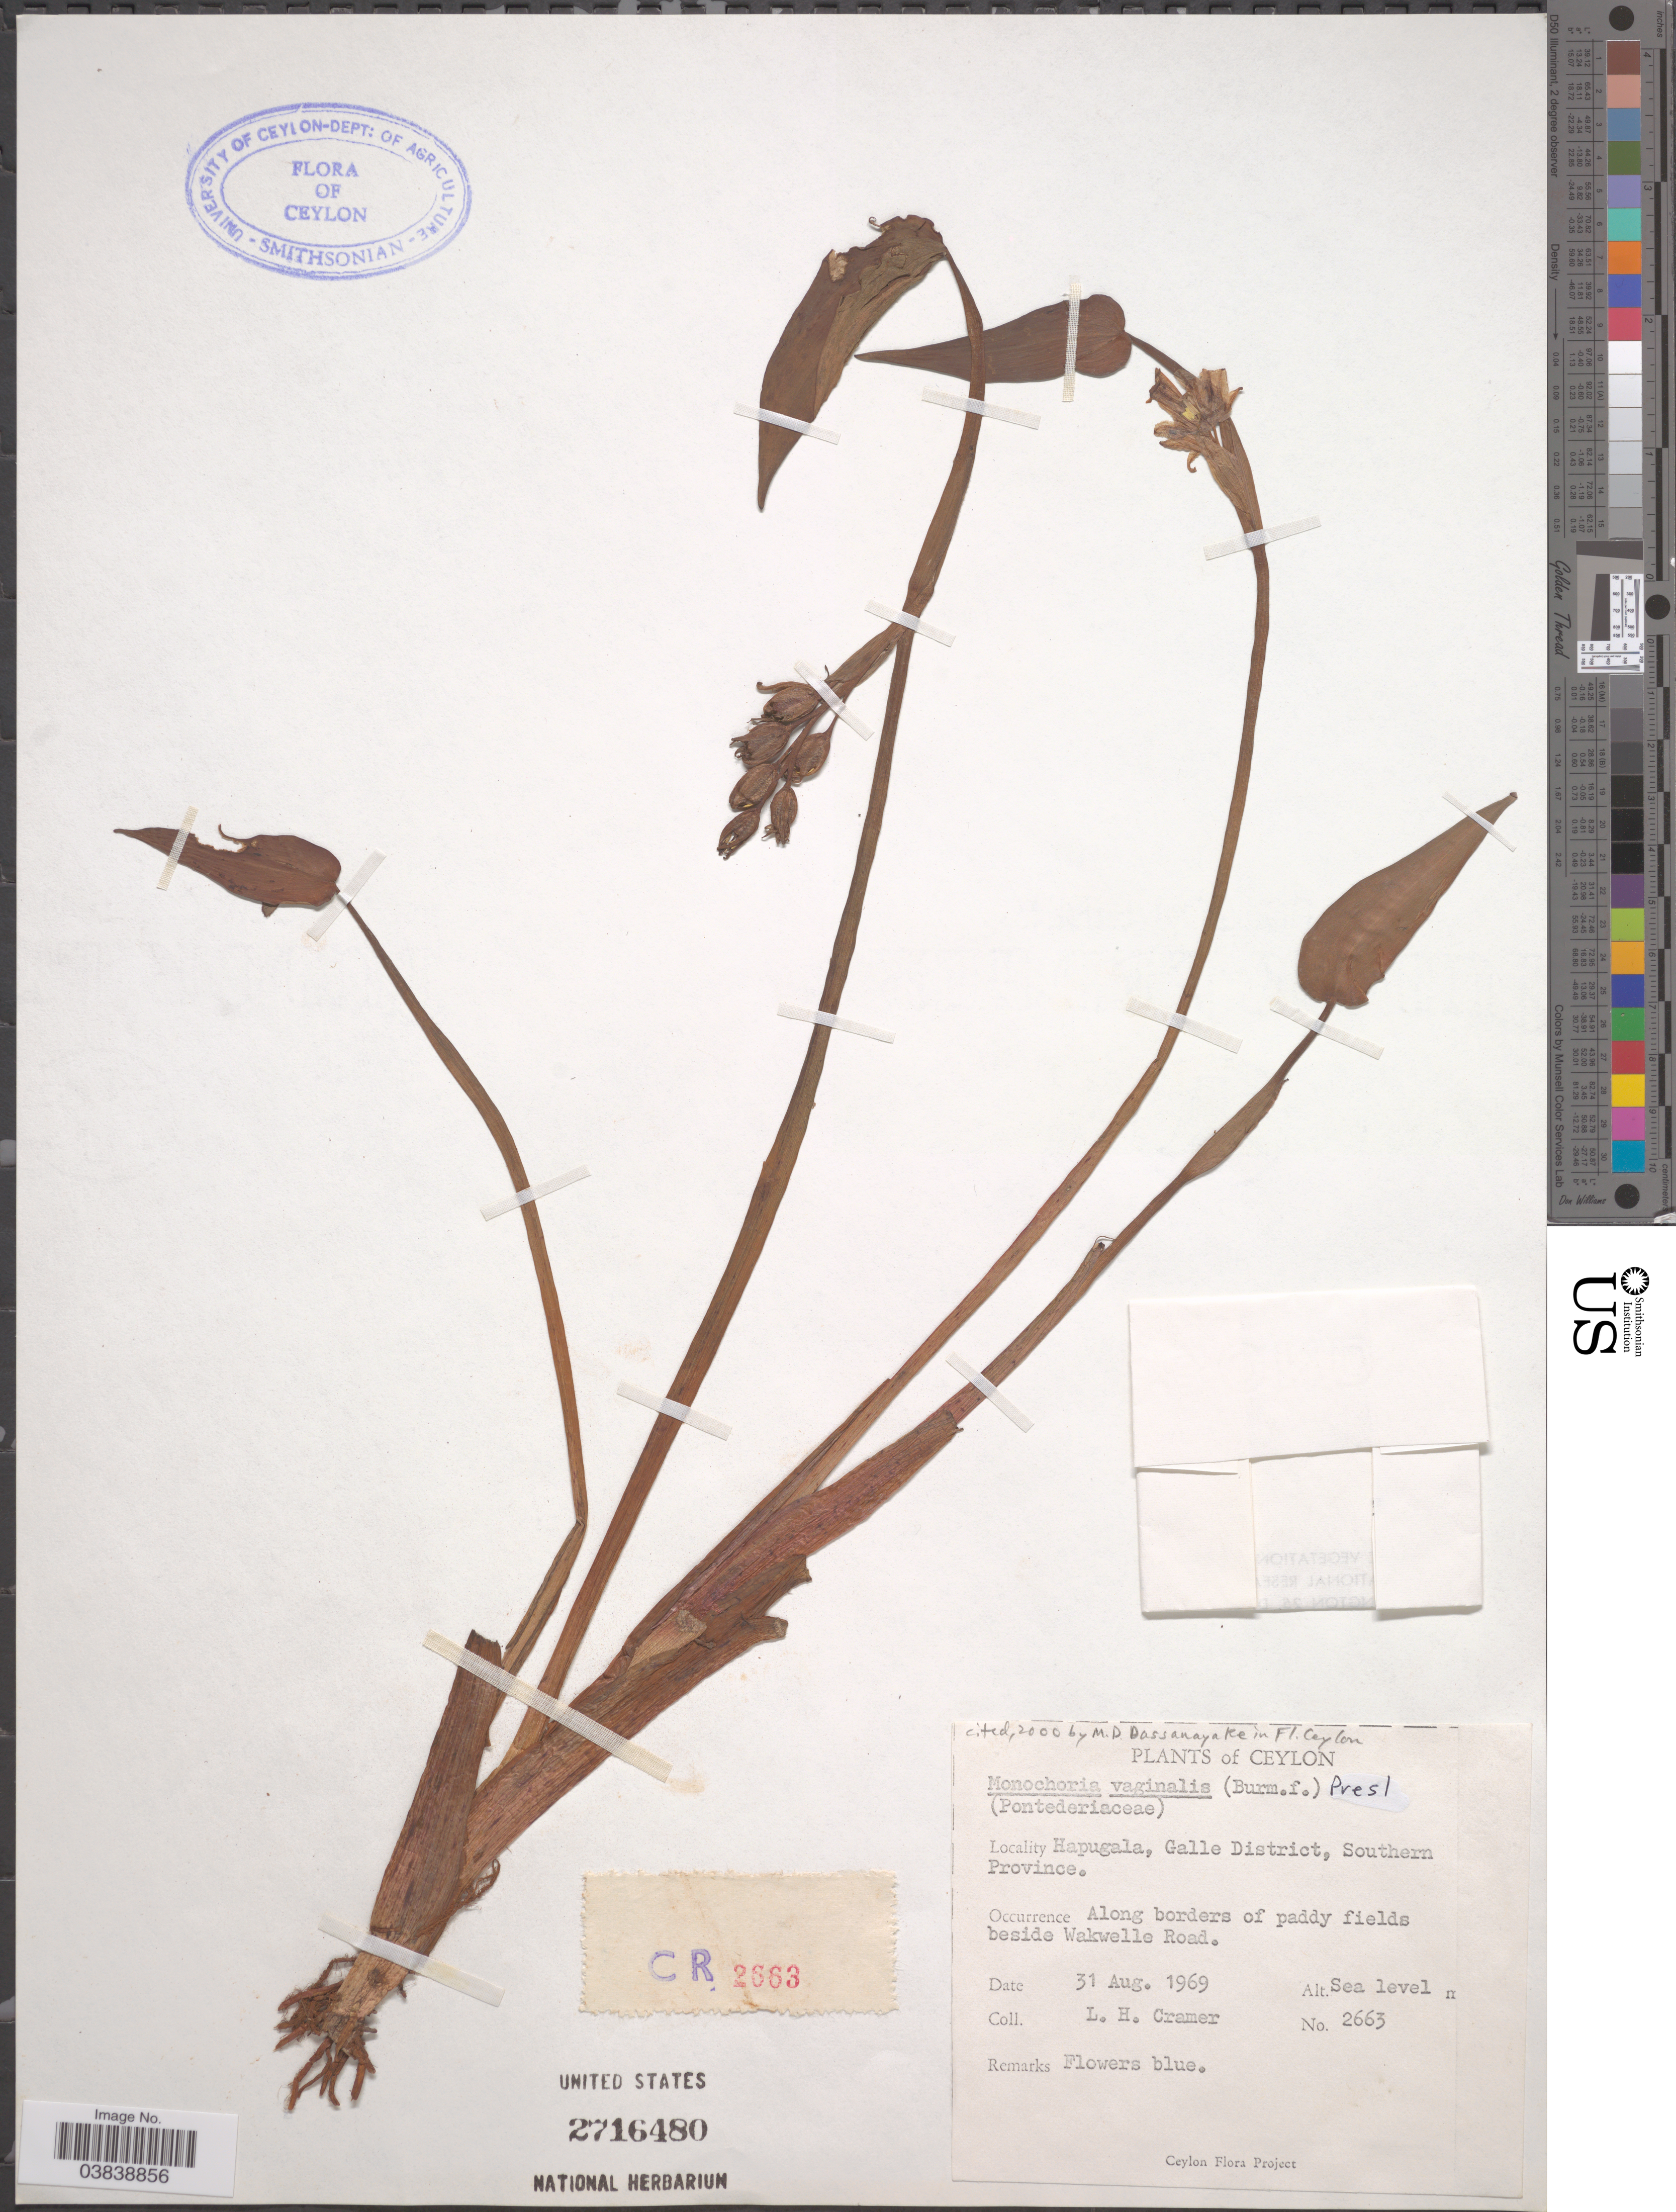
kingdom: Plantae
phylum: Tracheophyta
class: Liliopsida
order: Commelinales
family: Pontederiaceae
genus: Monochoria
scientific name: Monochoria vaginalis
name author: (Burm. f.) C. Presl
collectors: L. H. Cramer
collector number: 2663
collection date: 1969-08-31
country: Sri Lanka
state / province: Southern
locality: Ceylon. Hapugala, Galle District, Southern Province. Along borders of paddy fields beside Wakwelle Road.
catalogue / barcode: US 2716480